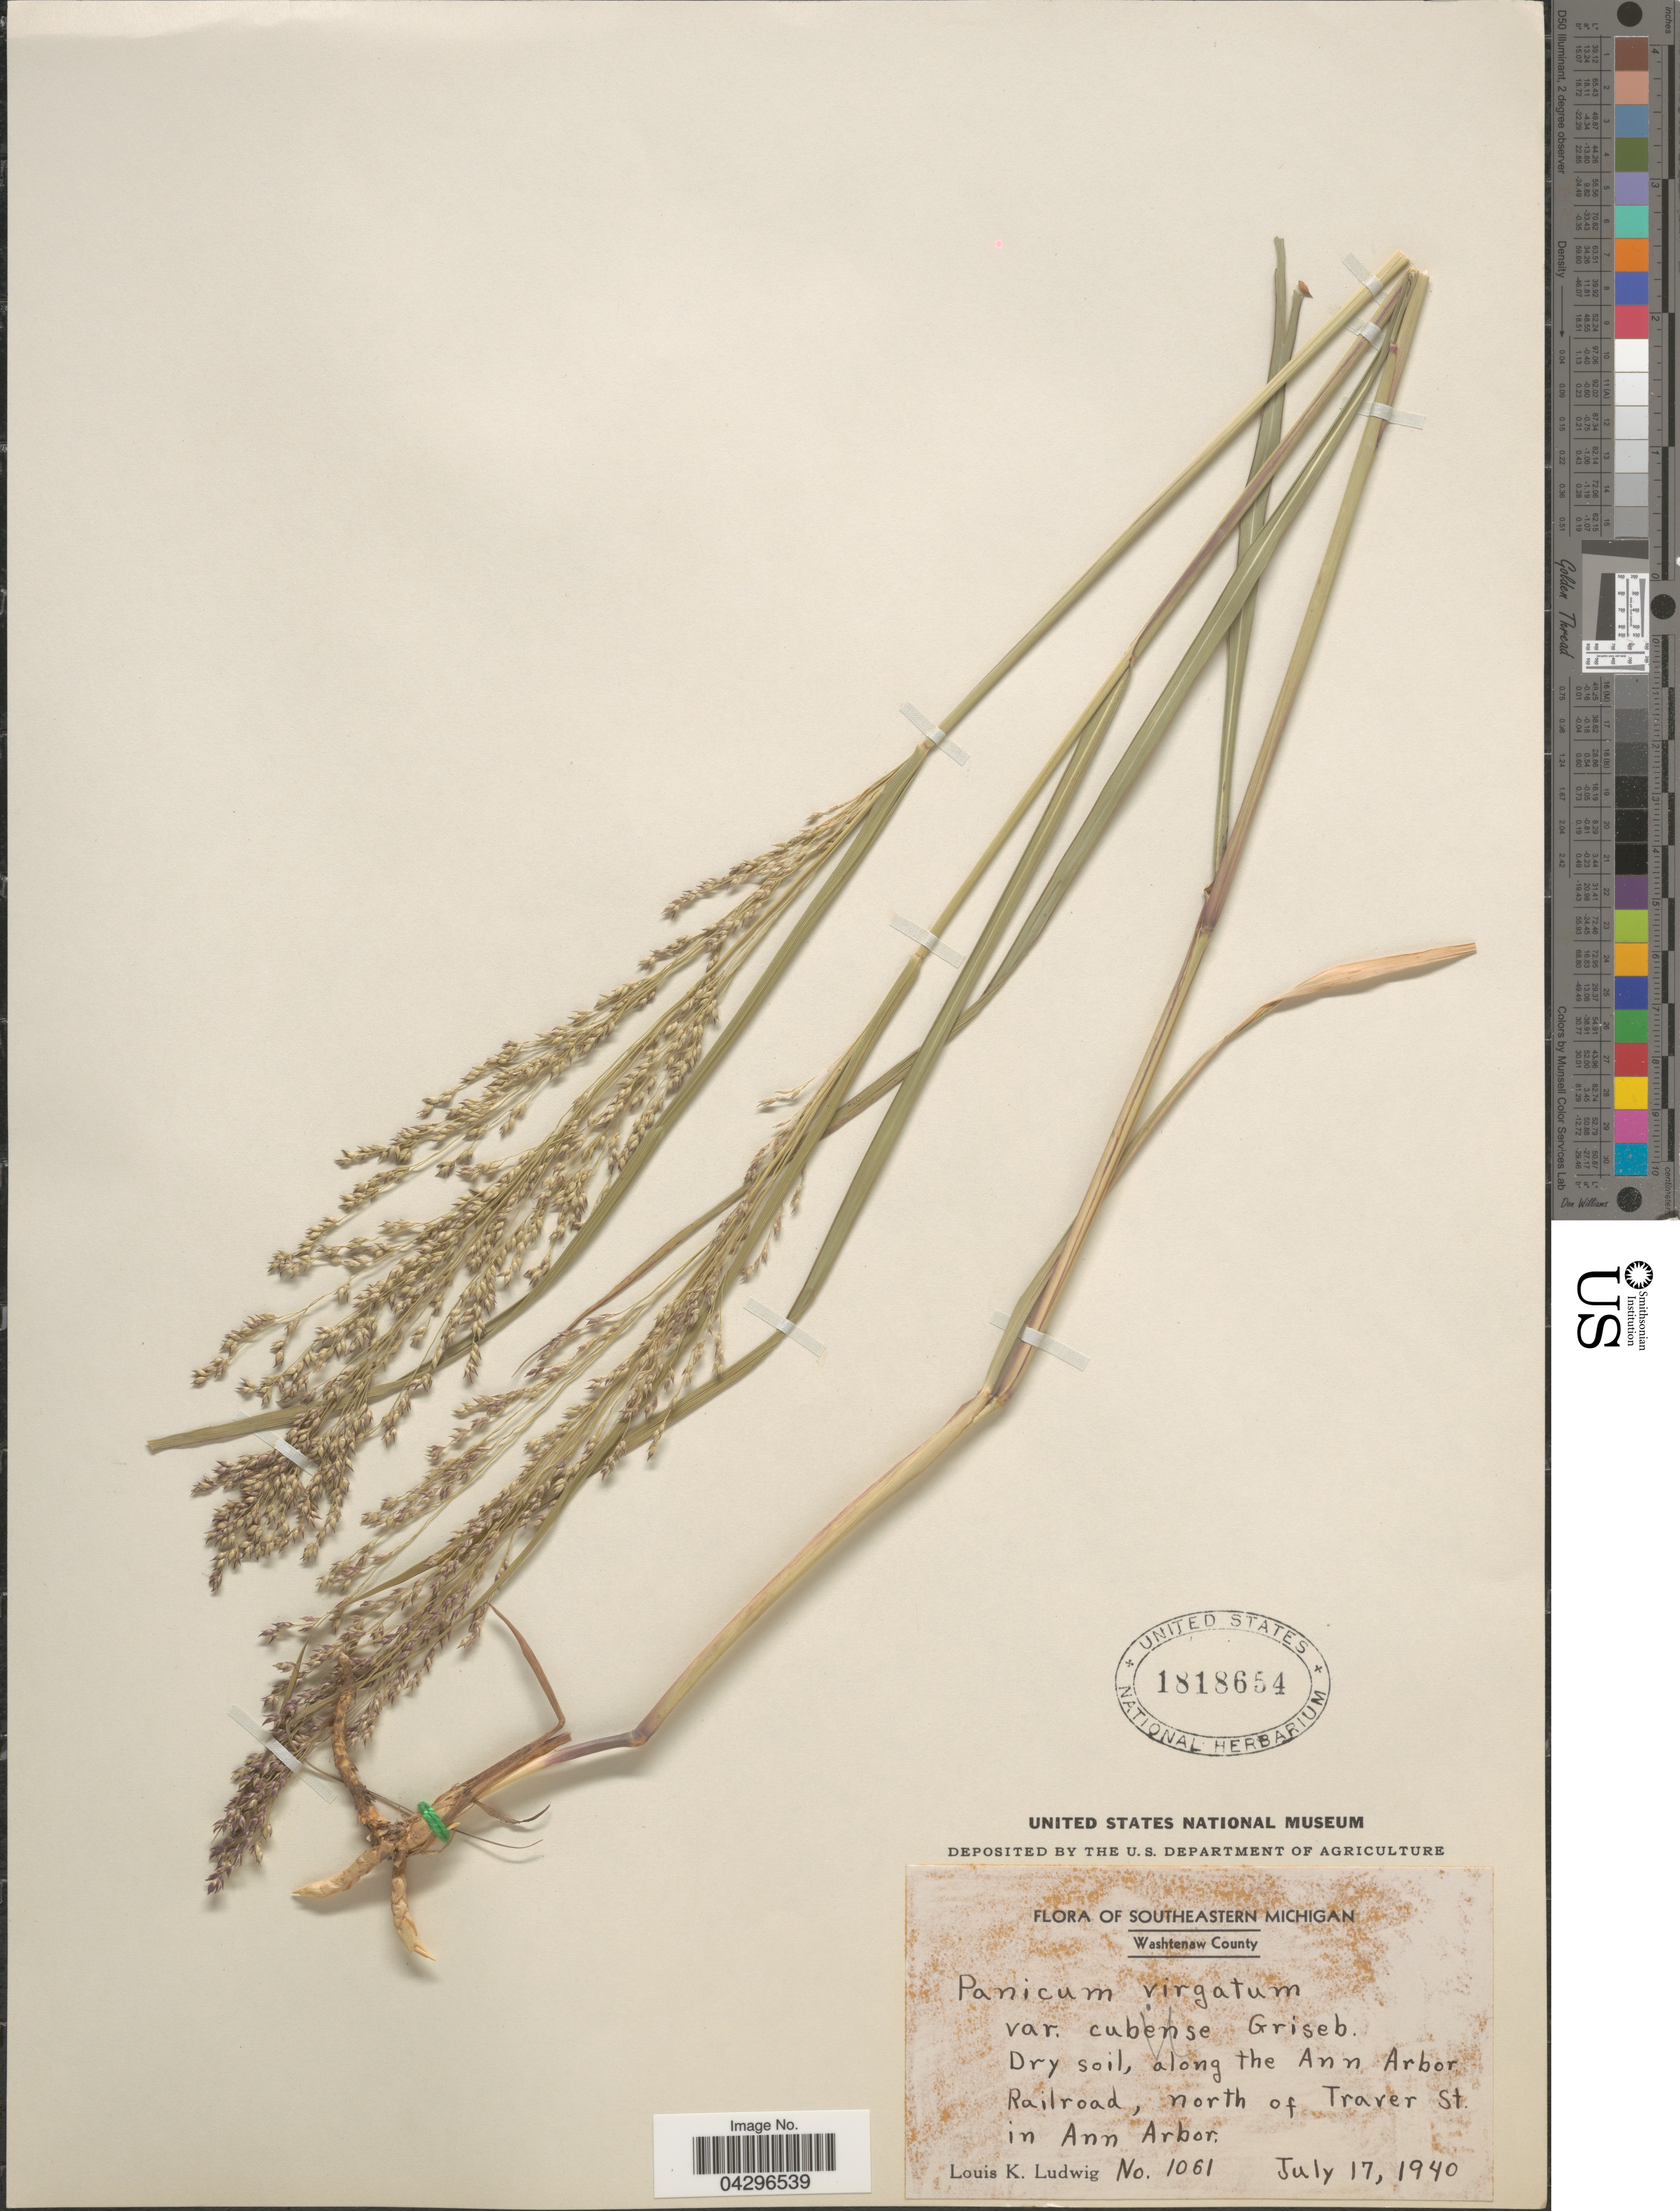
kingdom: Plantae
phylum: Tracheophyta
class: Liliopsida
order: Poales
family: Poaceae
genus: Panicum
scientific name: Panicum virgatum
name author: L.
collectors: L. Ludwig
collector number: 1061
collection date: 1940-07-17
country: United States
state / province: Michigan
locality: Southeastern Michigan. Washtenaw County. Dry soil, along the Ann Arbor Railroad, north of Traver St. in Ann Arbor.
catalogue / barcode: US 1818654